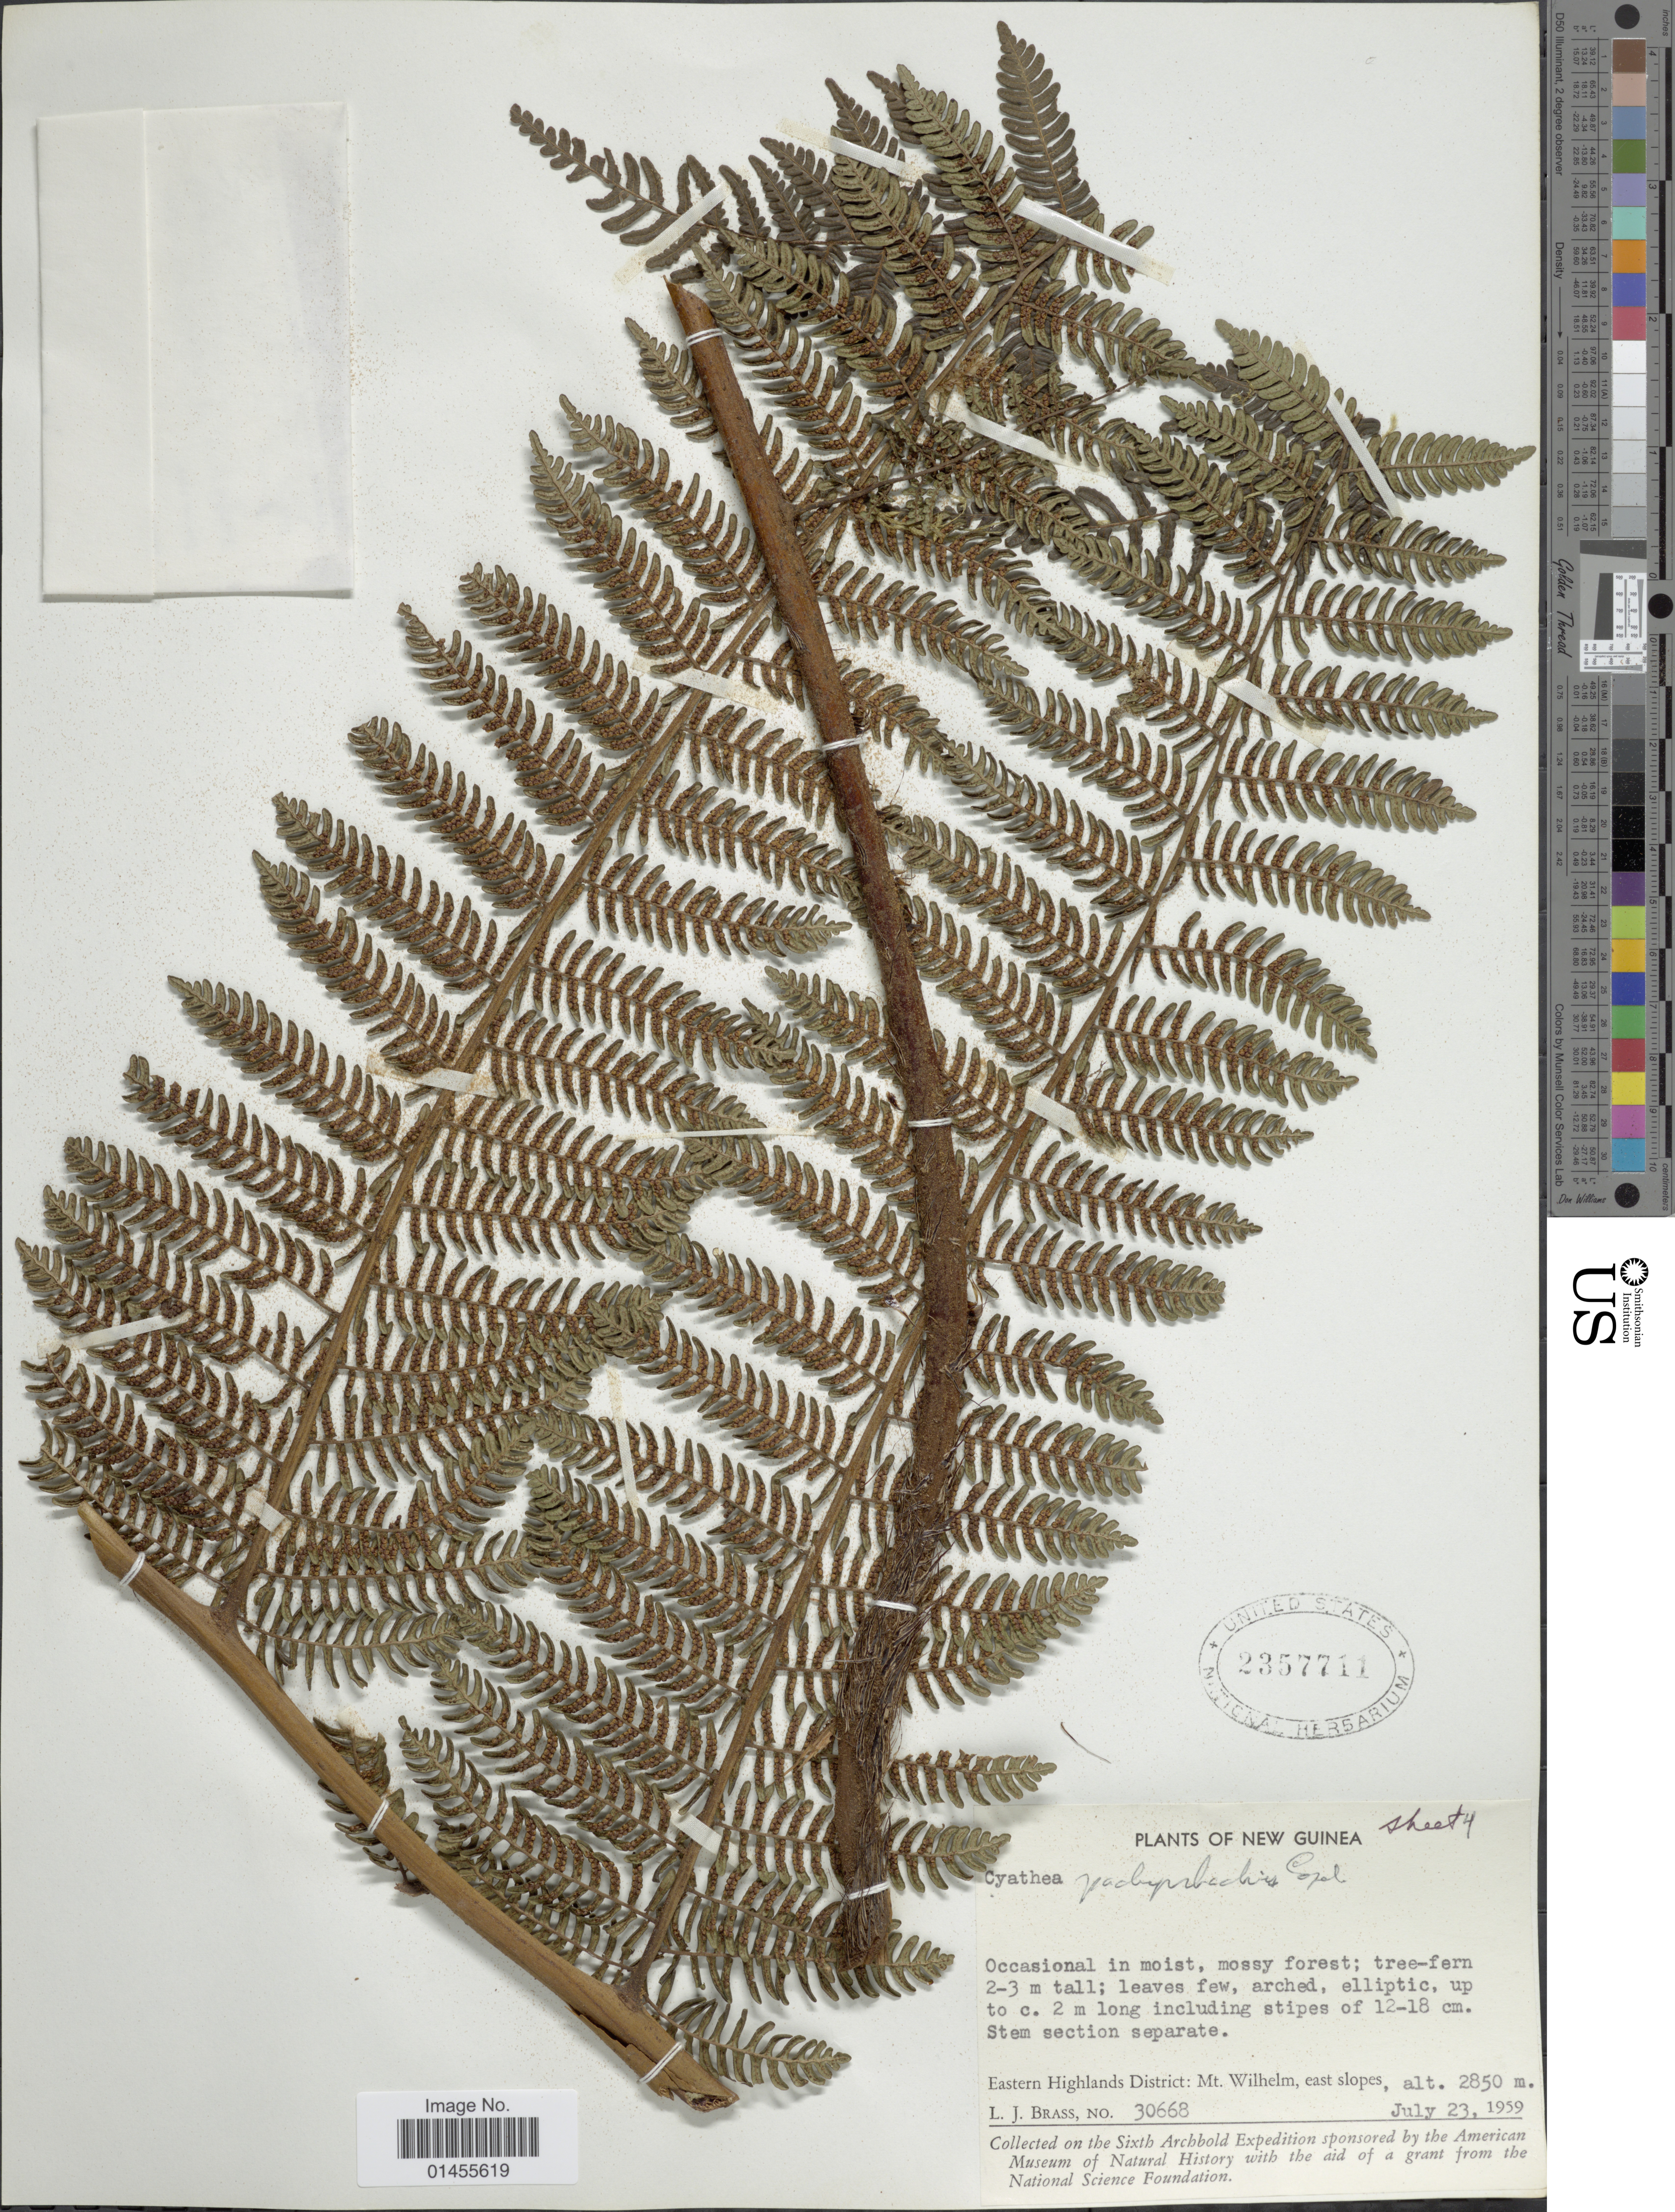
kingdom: Plantae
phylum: Tracheophyta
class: Polypodiopsida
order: Cyatheales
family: Cyatheaceae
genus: Alsophila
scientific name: Alsophila pachyrrhachis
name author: (Copel.) R.M. Tryon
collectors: L. J. Brass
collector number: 30668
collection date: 1959-07-23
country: Papua New Guinea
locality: New Guinea. Eastern Highlands District: Mt. Wilhelm, east slopes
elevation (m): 2850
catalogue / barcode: US 2357711